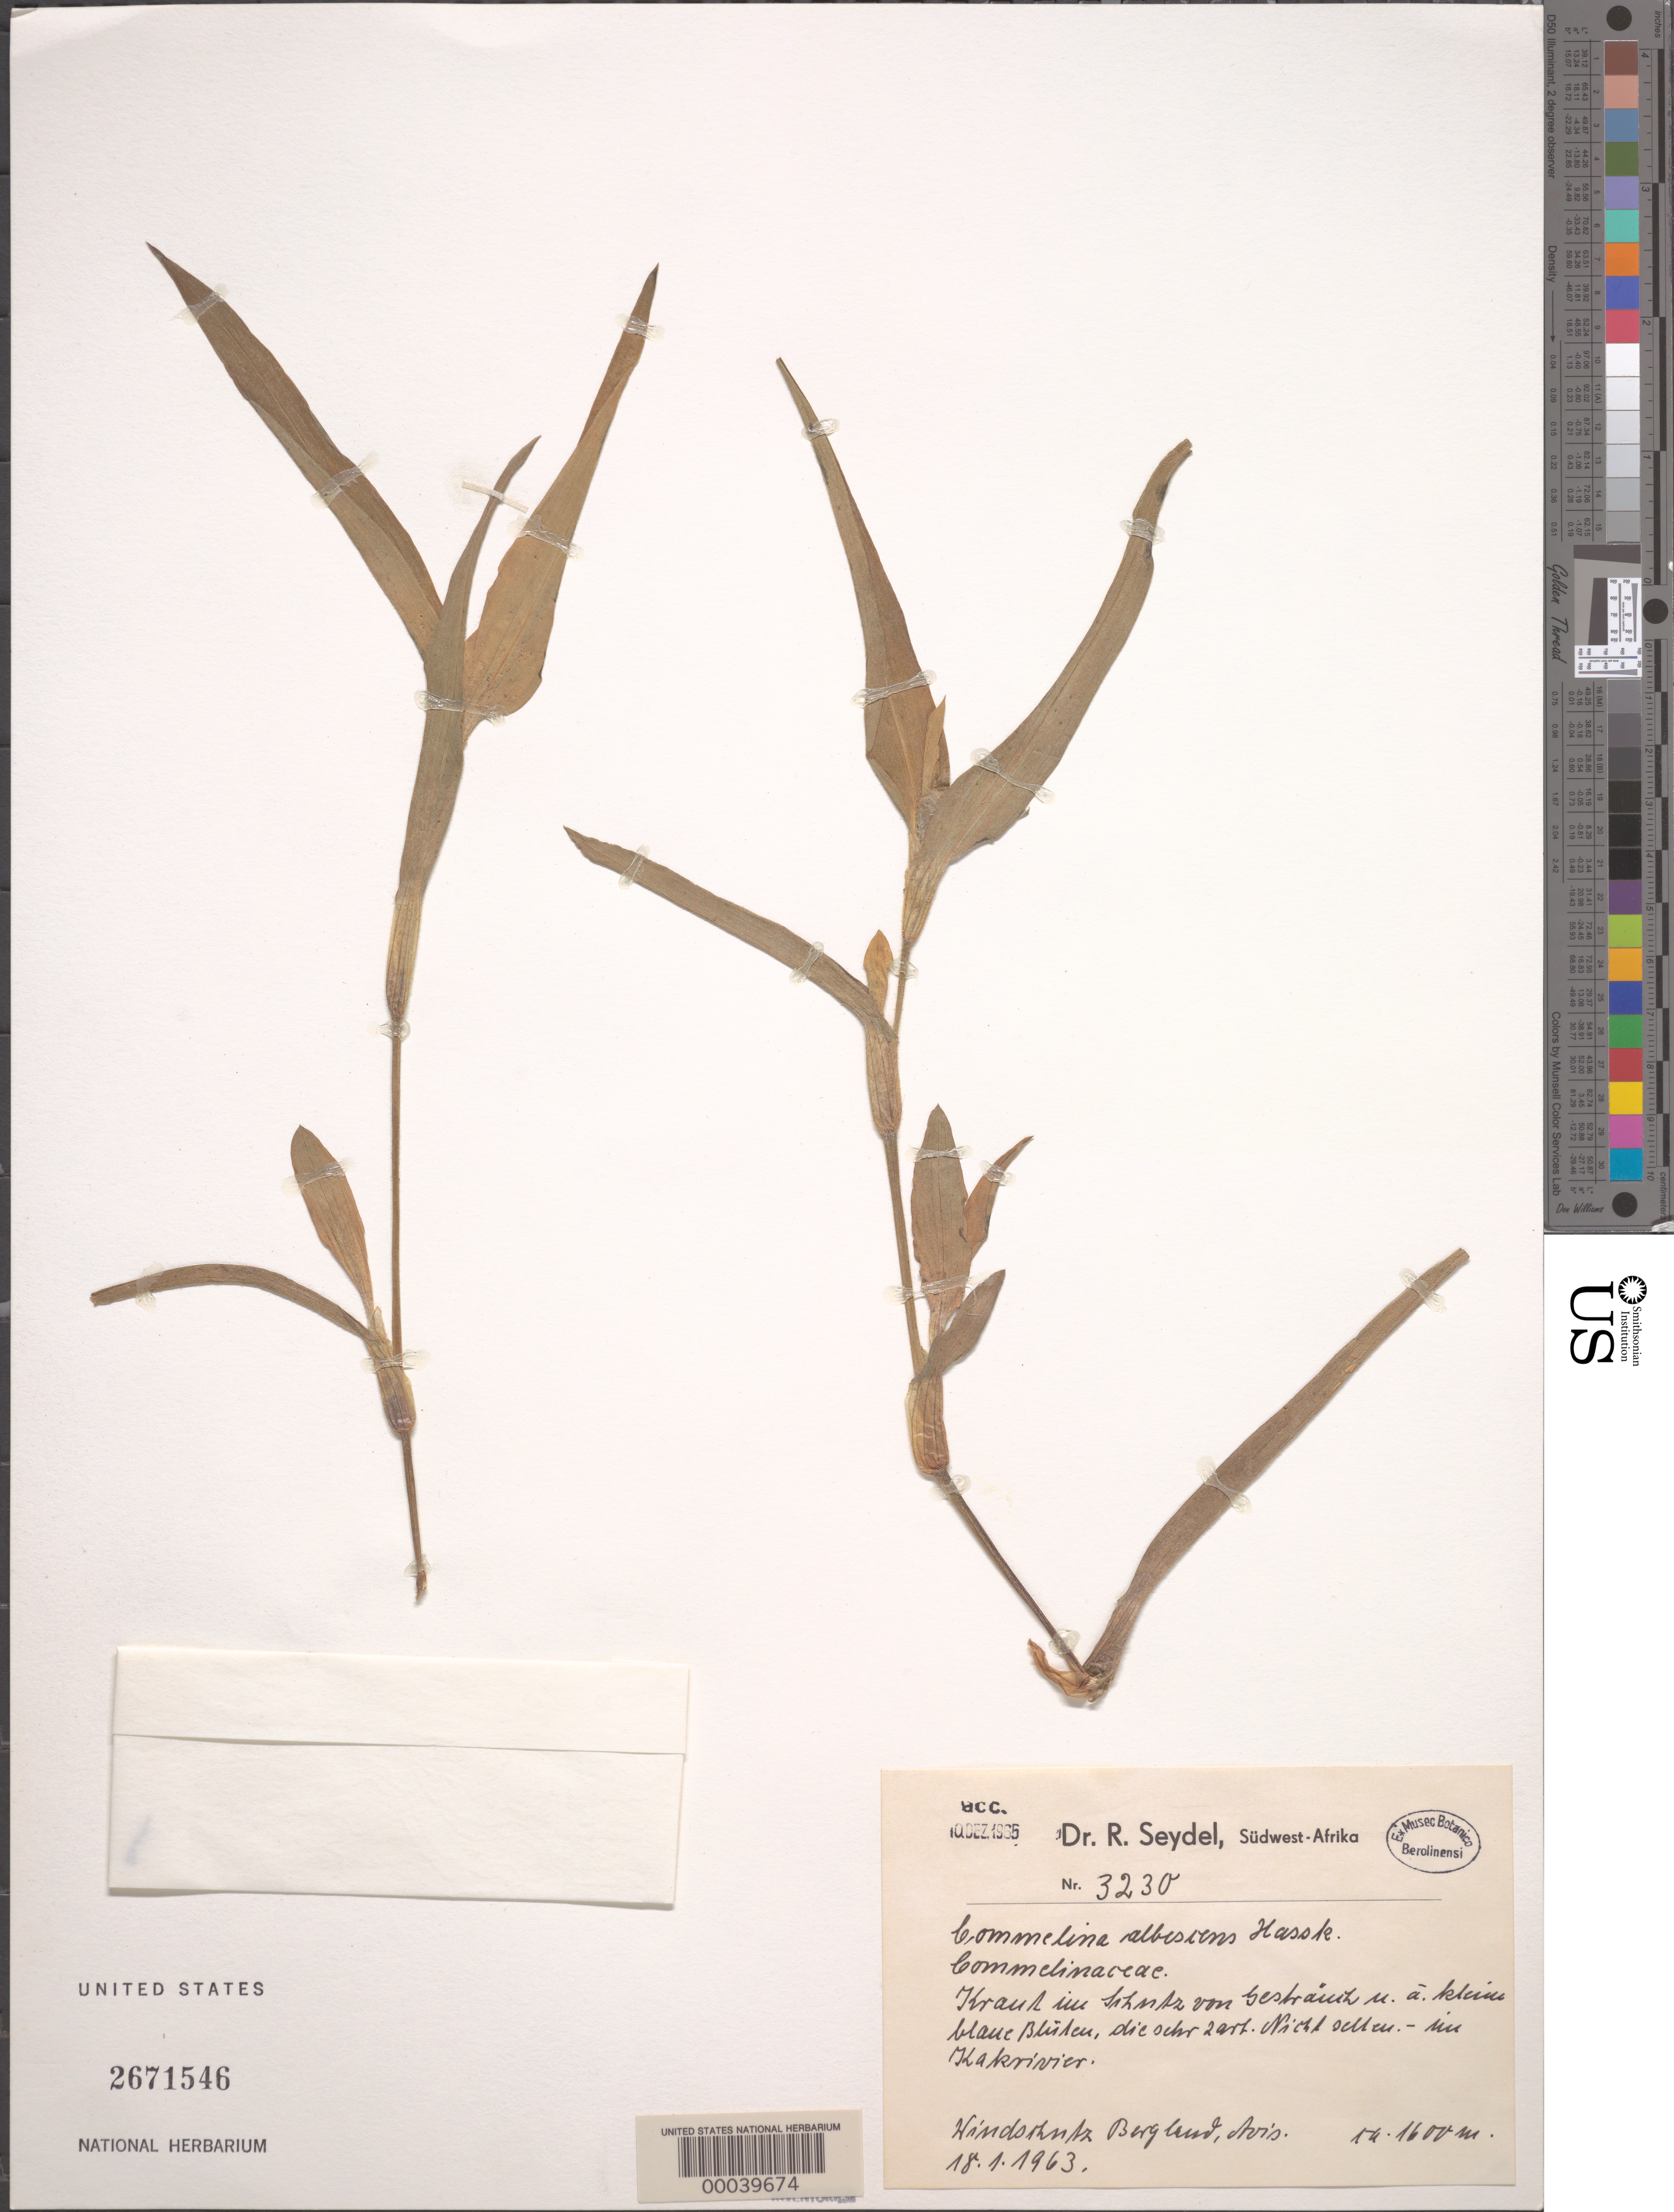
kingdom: Plantae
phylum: Tracheophyta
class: Liliopsida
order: Commelinales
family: Commelinaceae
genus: Commelina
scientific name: Commelina erecta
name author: L.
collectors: R. Seydel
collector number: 3230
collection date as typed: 18 Jan 1963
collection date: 1963-01-18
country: Namibia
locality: Windhoek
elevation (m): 1600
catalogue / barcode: US 2671546